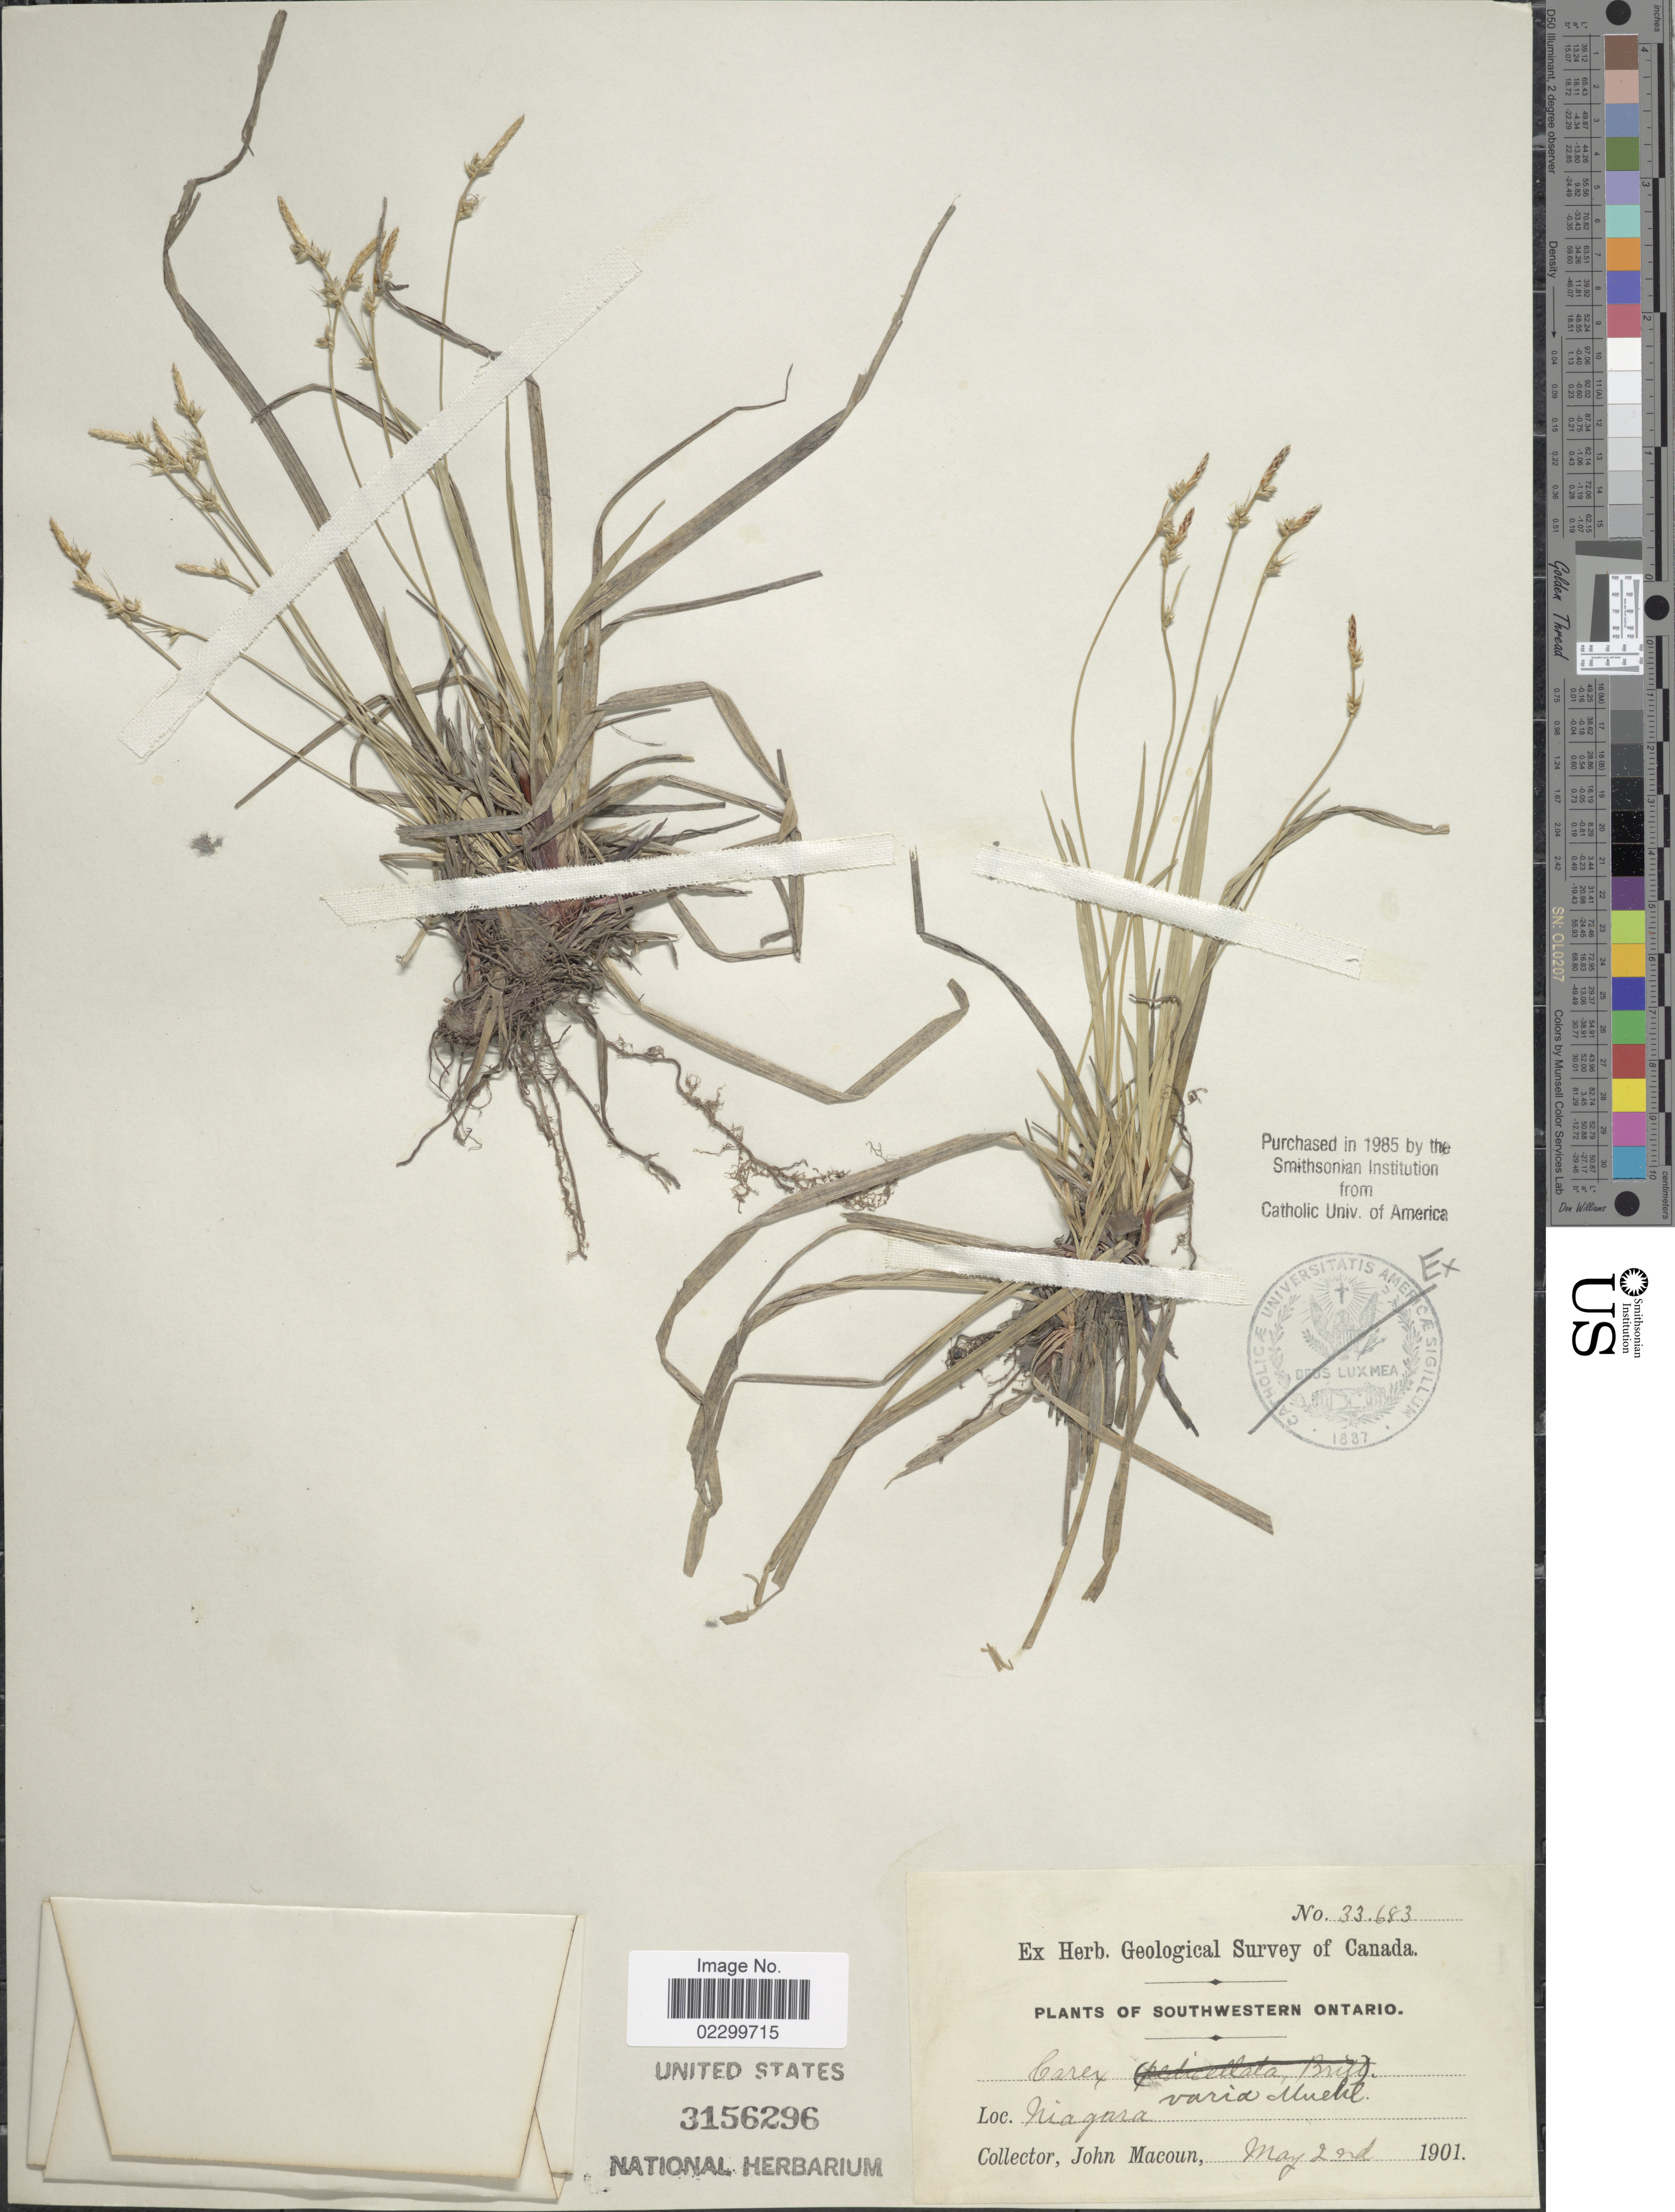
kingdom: Plantae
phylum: Tracheophyta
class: Liliopsida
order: Poales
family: Cyperaceae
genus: Carex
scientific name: Carex albicans var. albicans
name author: Willd. ex Spreng.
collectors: J. Macoun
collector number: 33683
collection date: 1901-05-02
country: Canada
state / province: Ontario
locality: Southwestern Ontario, Niagara.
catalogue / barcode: US 3156296